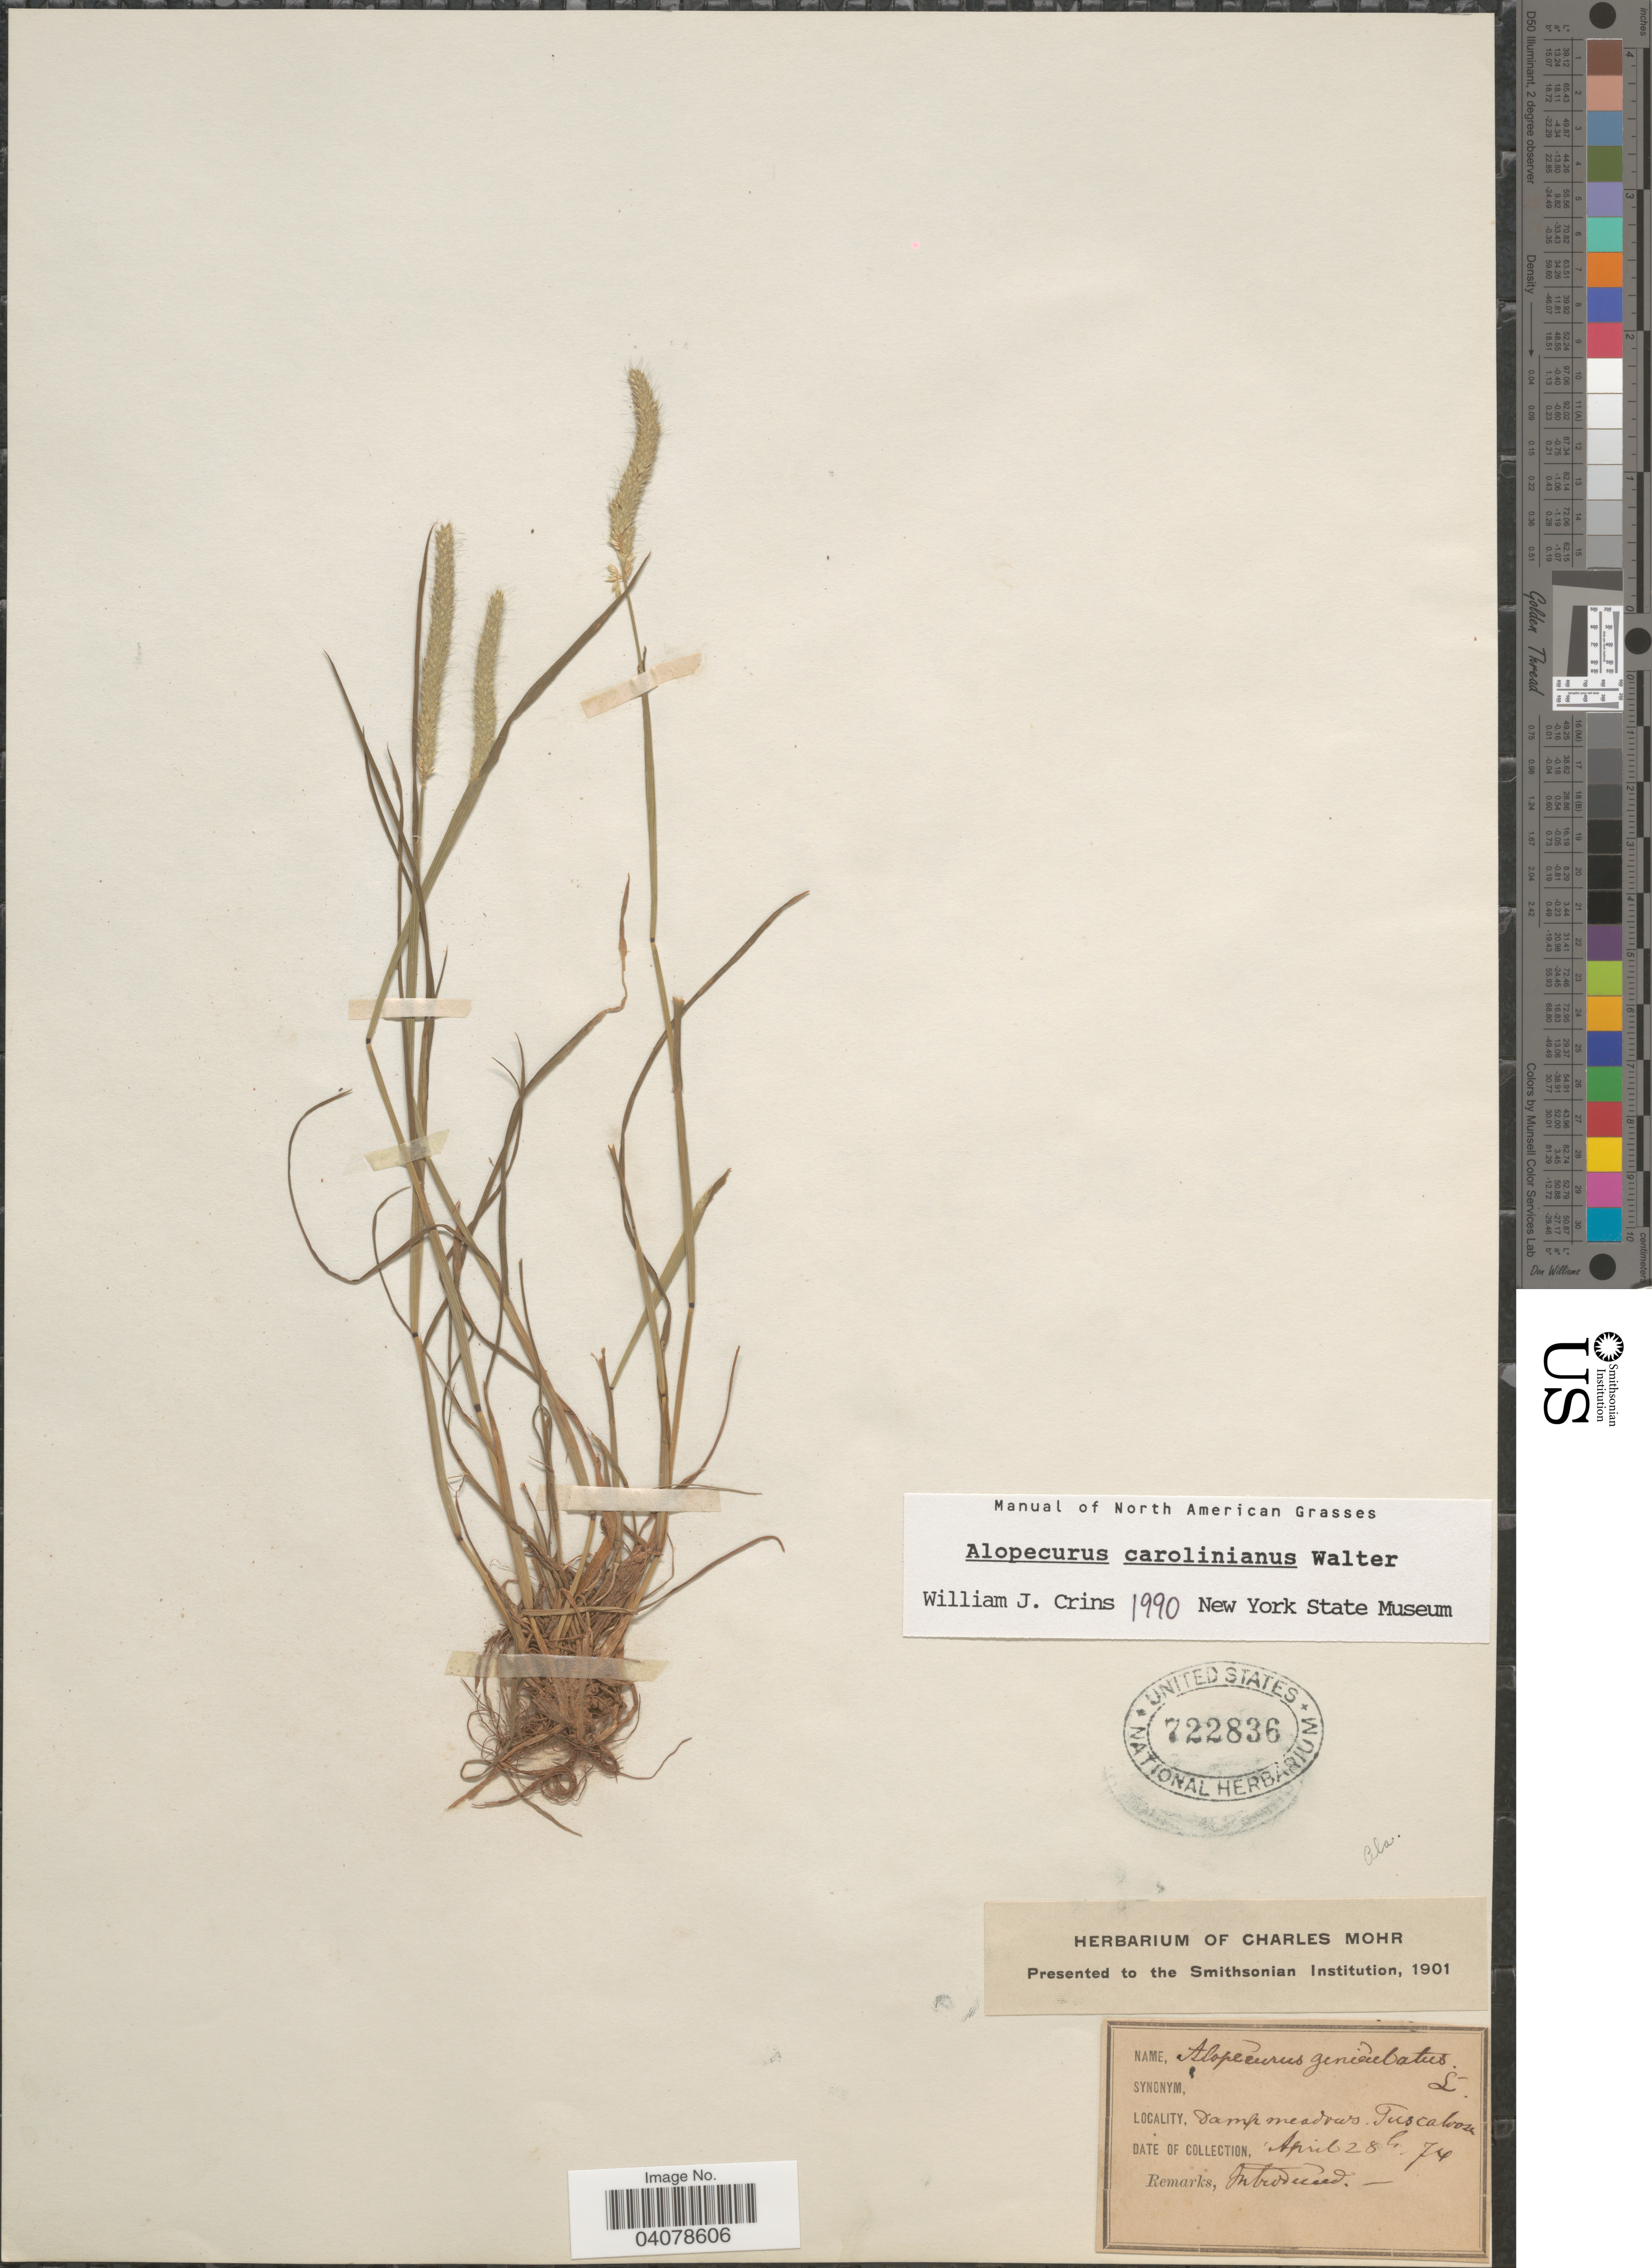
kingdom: Plantae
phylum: Tracheophyta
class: Liliopsida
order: Poales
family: Poaceae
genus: Alopecurus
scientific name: Alopecurus carolinianus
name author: Walter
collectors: ex herb. C. Mohr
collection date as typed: Transcribed d/m/y: 28/4/74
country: United States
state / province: Alabama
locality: Damp meadows, Tuscaloosa.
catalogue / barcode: US 722836